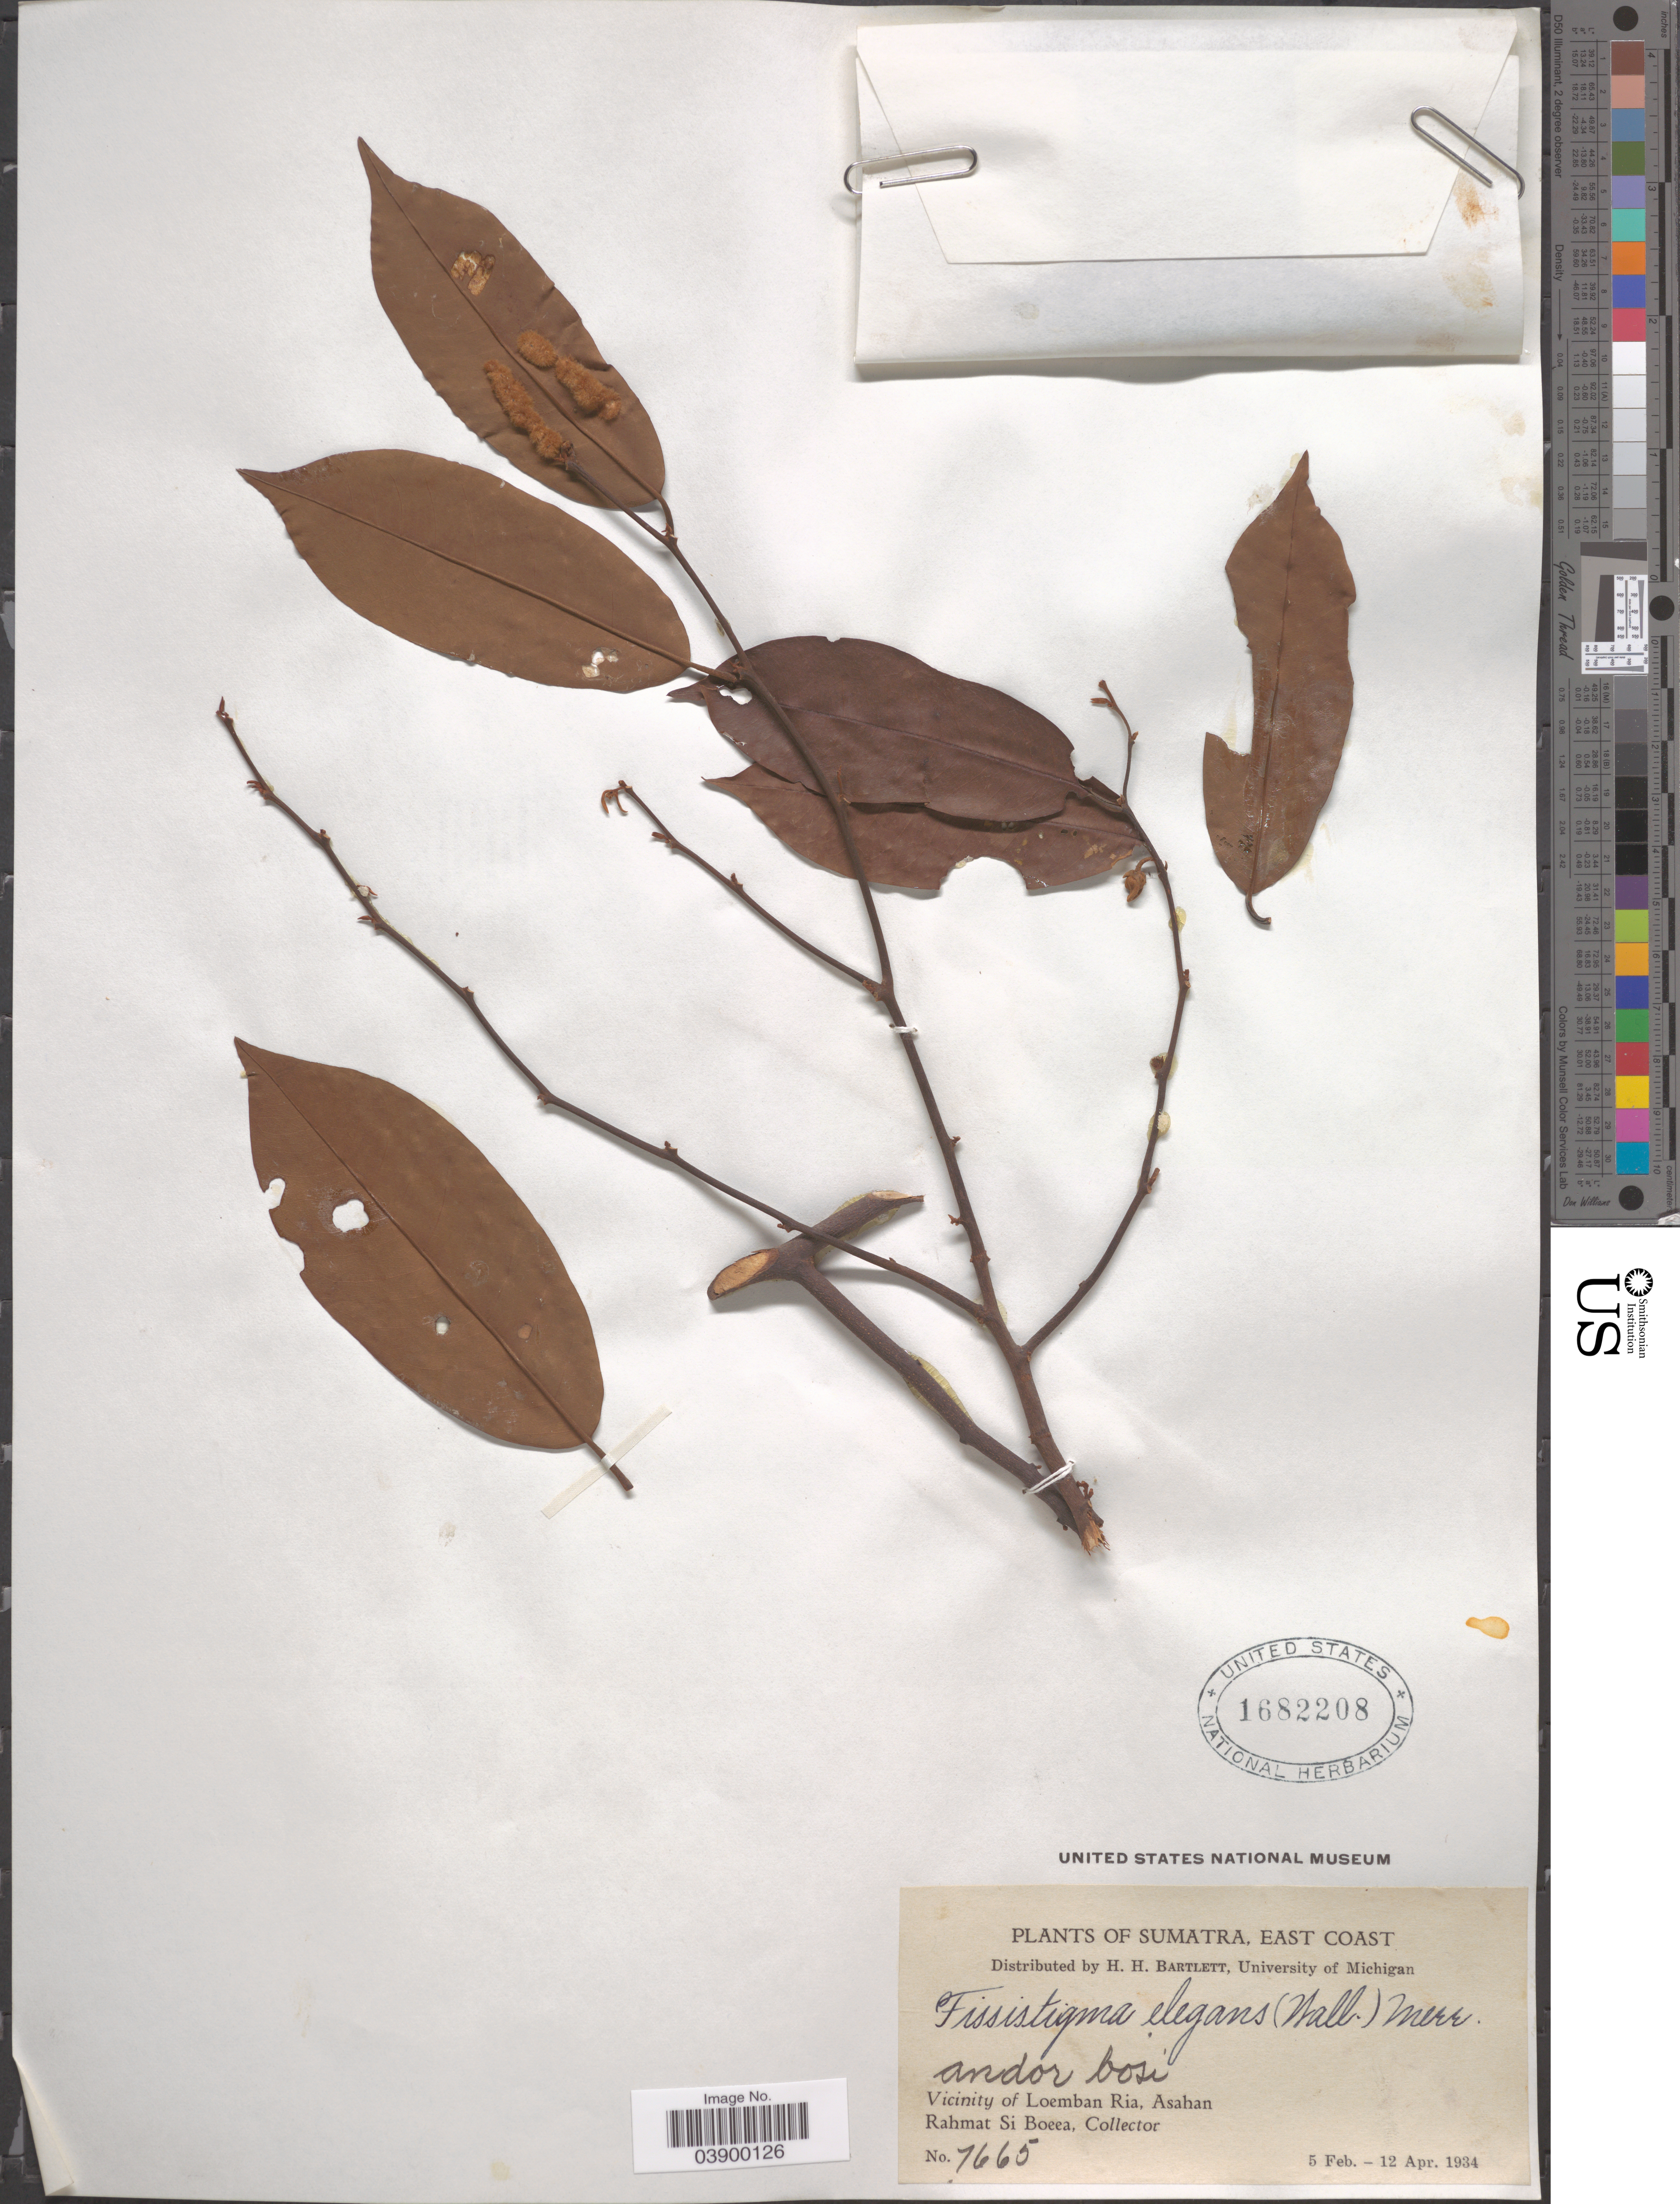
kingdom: Plantae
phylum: Tracheophyta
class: Magnoliopsida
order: Magnoliales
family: Annonaceae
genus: Fissistigma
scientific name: Fissistigma elegans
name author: Merr.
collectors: H. H. Bartlett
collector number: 7665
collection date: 1934-02-05/1934-04-12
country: Indonesia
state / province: Sumatra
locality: Sumatra, East Coast. Vicinity of Loemban Ria, Asahan.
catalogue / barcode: US 1682208